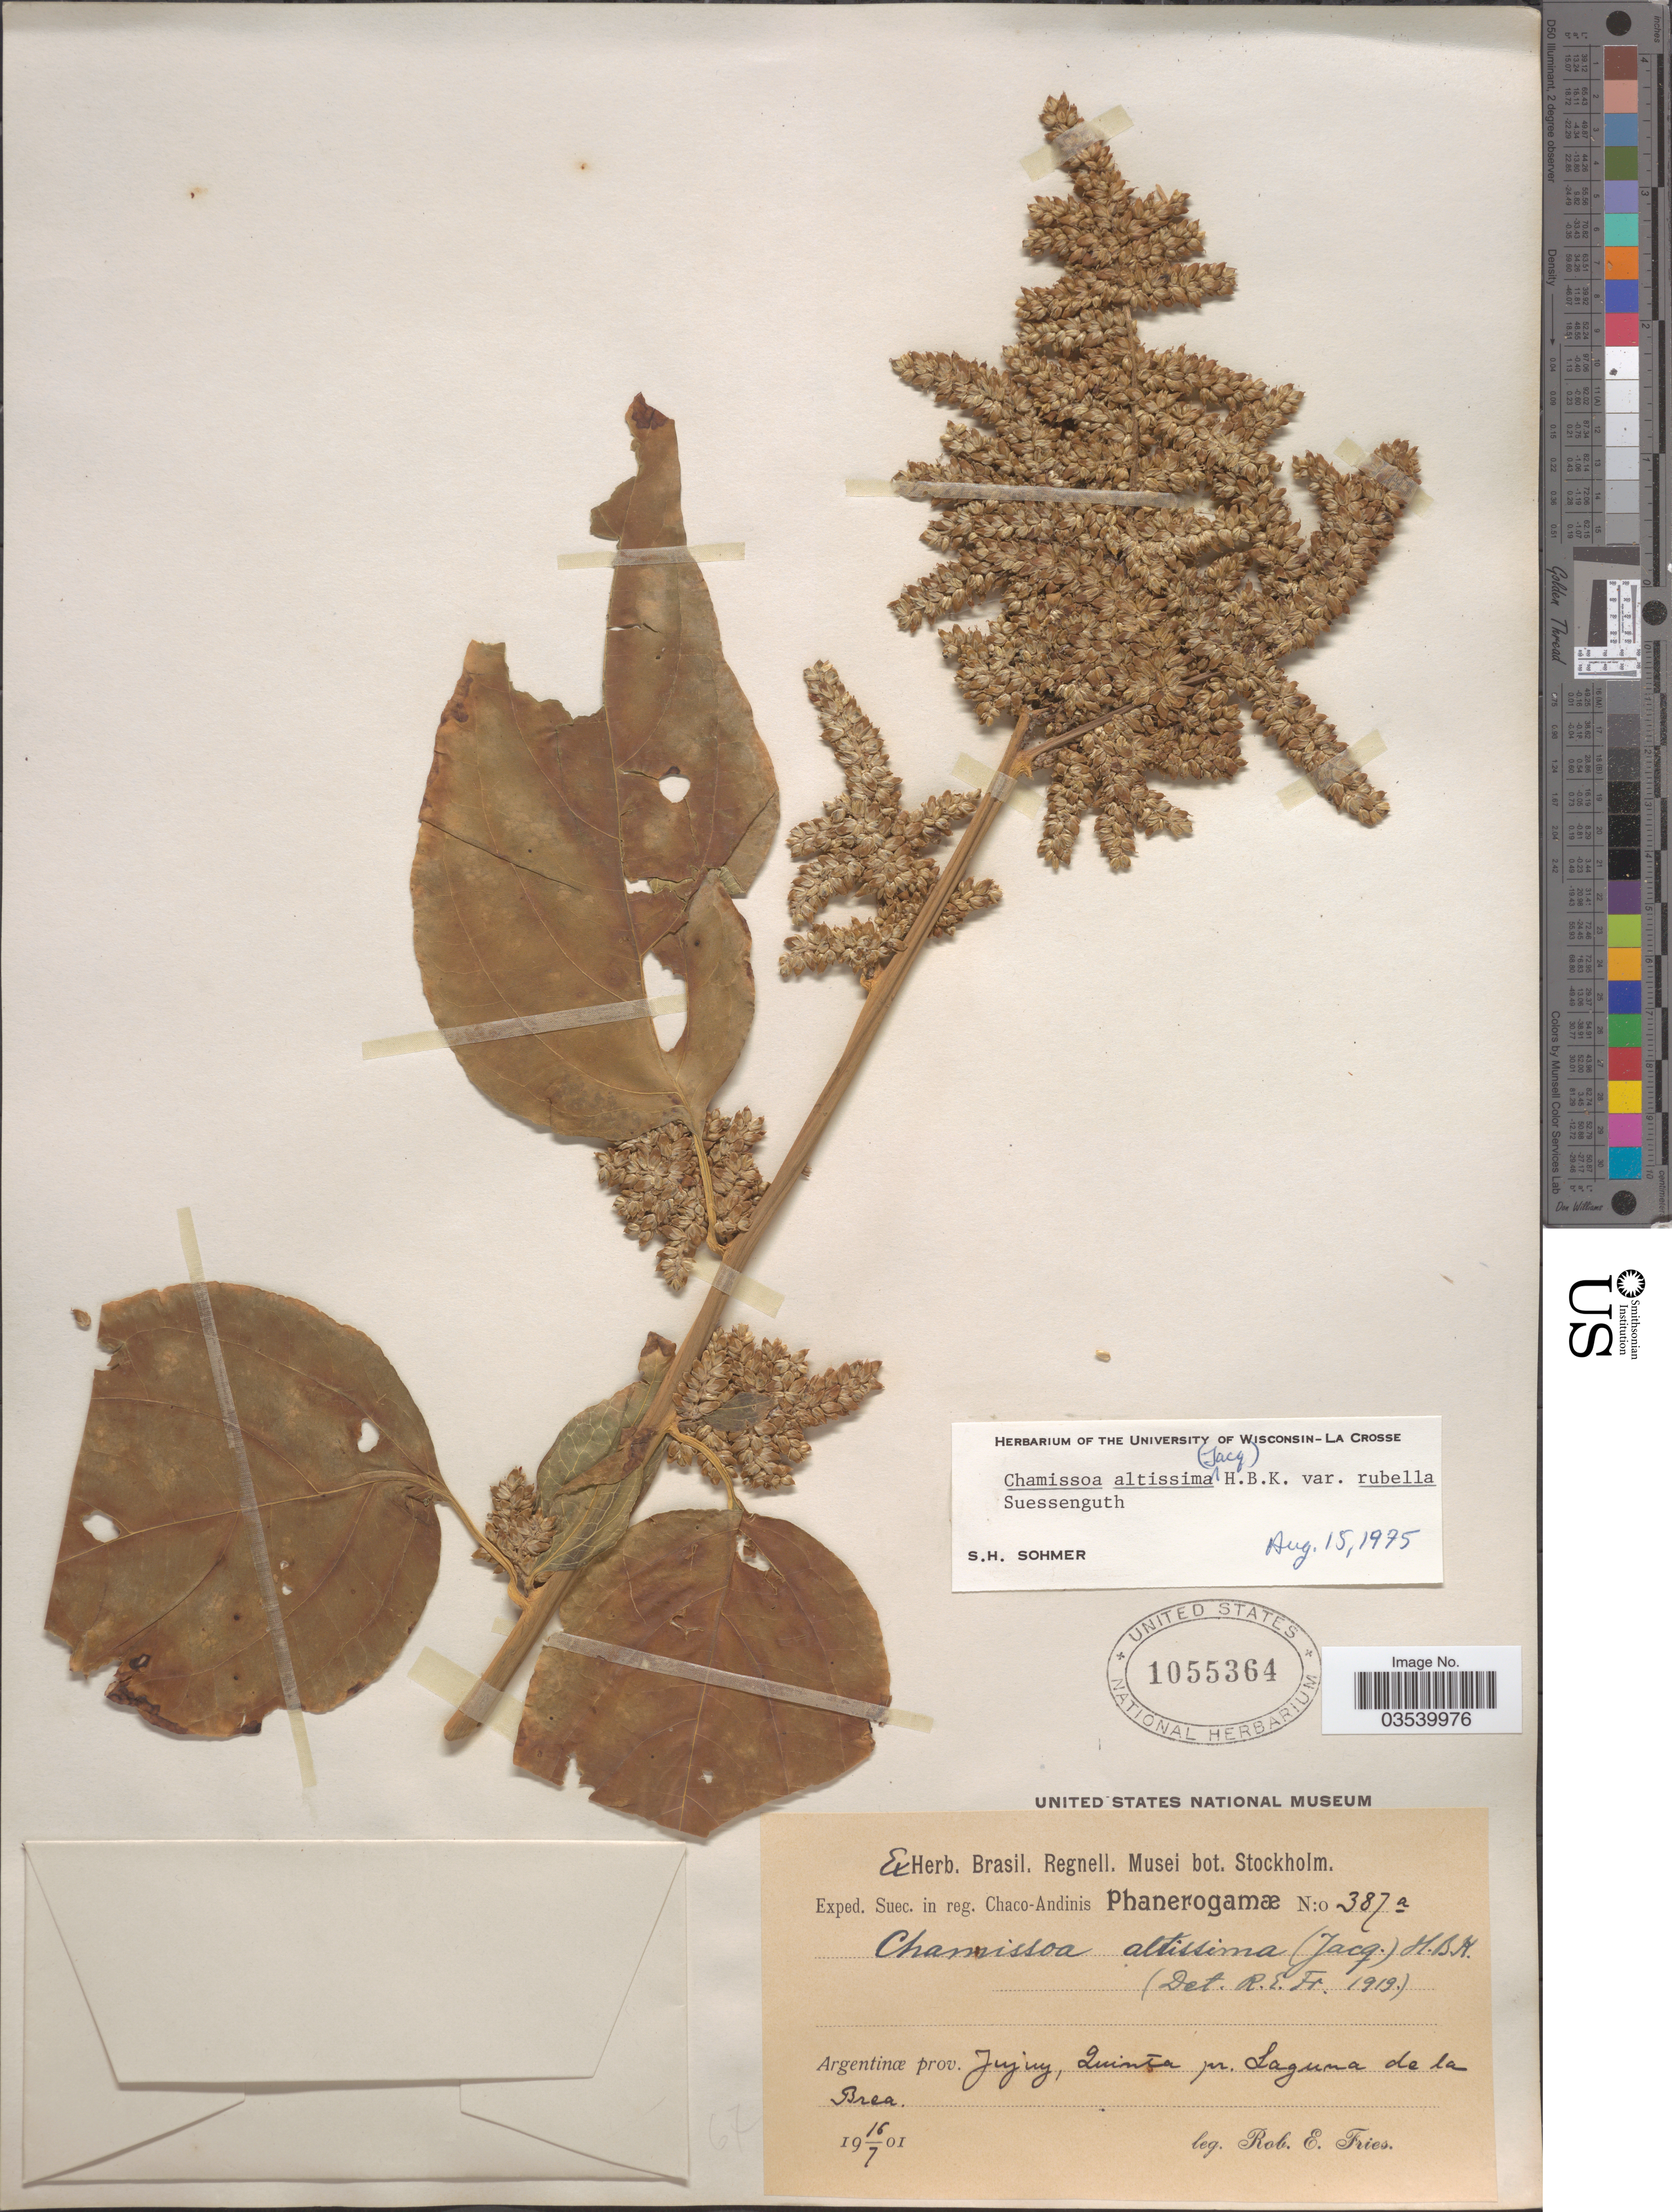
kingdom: Plantae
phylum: Tracheophyta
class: Magnoliopsida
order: Caryophyllales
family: Amaranthaceae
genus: Chamissoa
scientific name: Chamissoa altissima var. rubella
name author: Suess.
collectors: R. E. Fries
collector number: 387a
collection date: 1901-07-16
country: Argentina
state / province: Jujuy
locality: Quinta pr. Laguna de la Brea.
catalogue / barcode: US 1055364